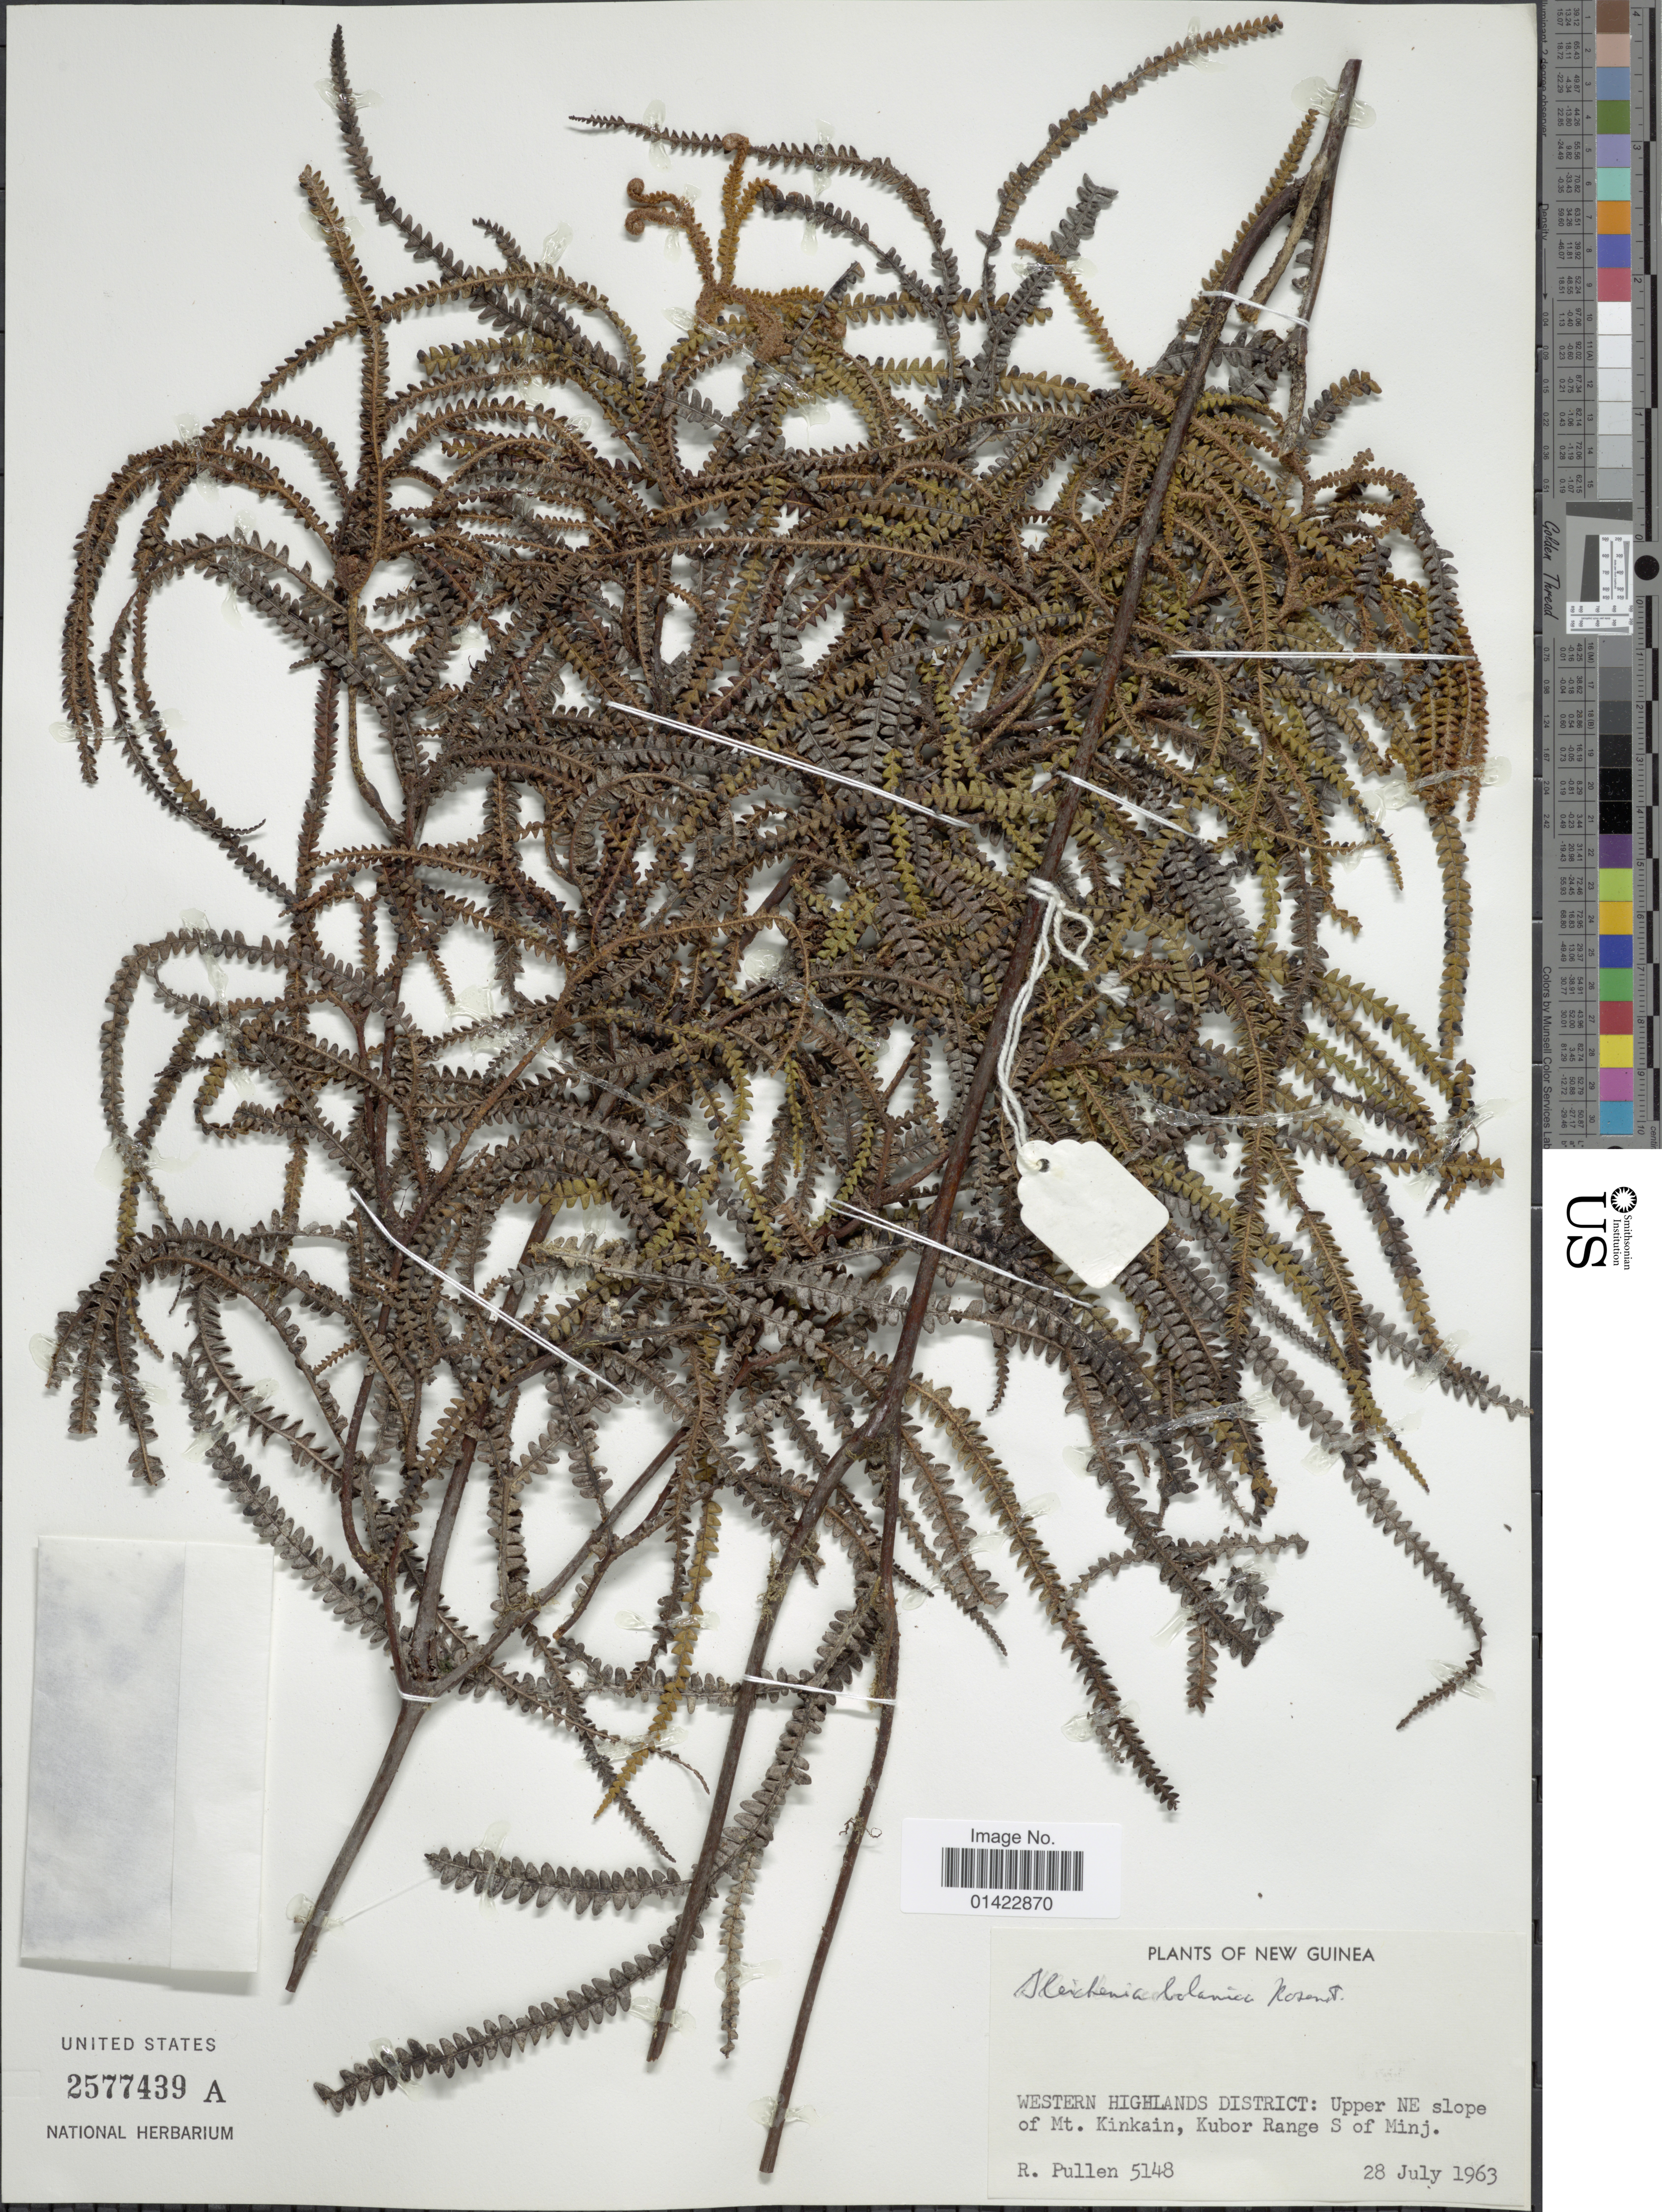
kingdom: Plantae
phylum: Tracheophyta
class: Polypodiopsida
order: Gleicheniales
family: Gleicheniaceae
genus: Sticherus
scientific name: Sticherus bolanicus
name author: (Rosenst.) Copel.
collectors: R. Pullen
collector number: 5148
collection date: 1963-07-28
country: Papua New Guinea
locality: New Guinea. Eastern Highl. Distr.: Upper NE slope of Mt. Kinkain, Kubor Range S of Minj.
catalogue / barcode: US 2577439A